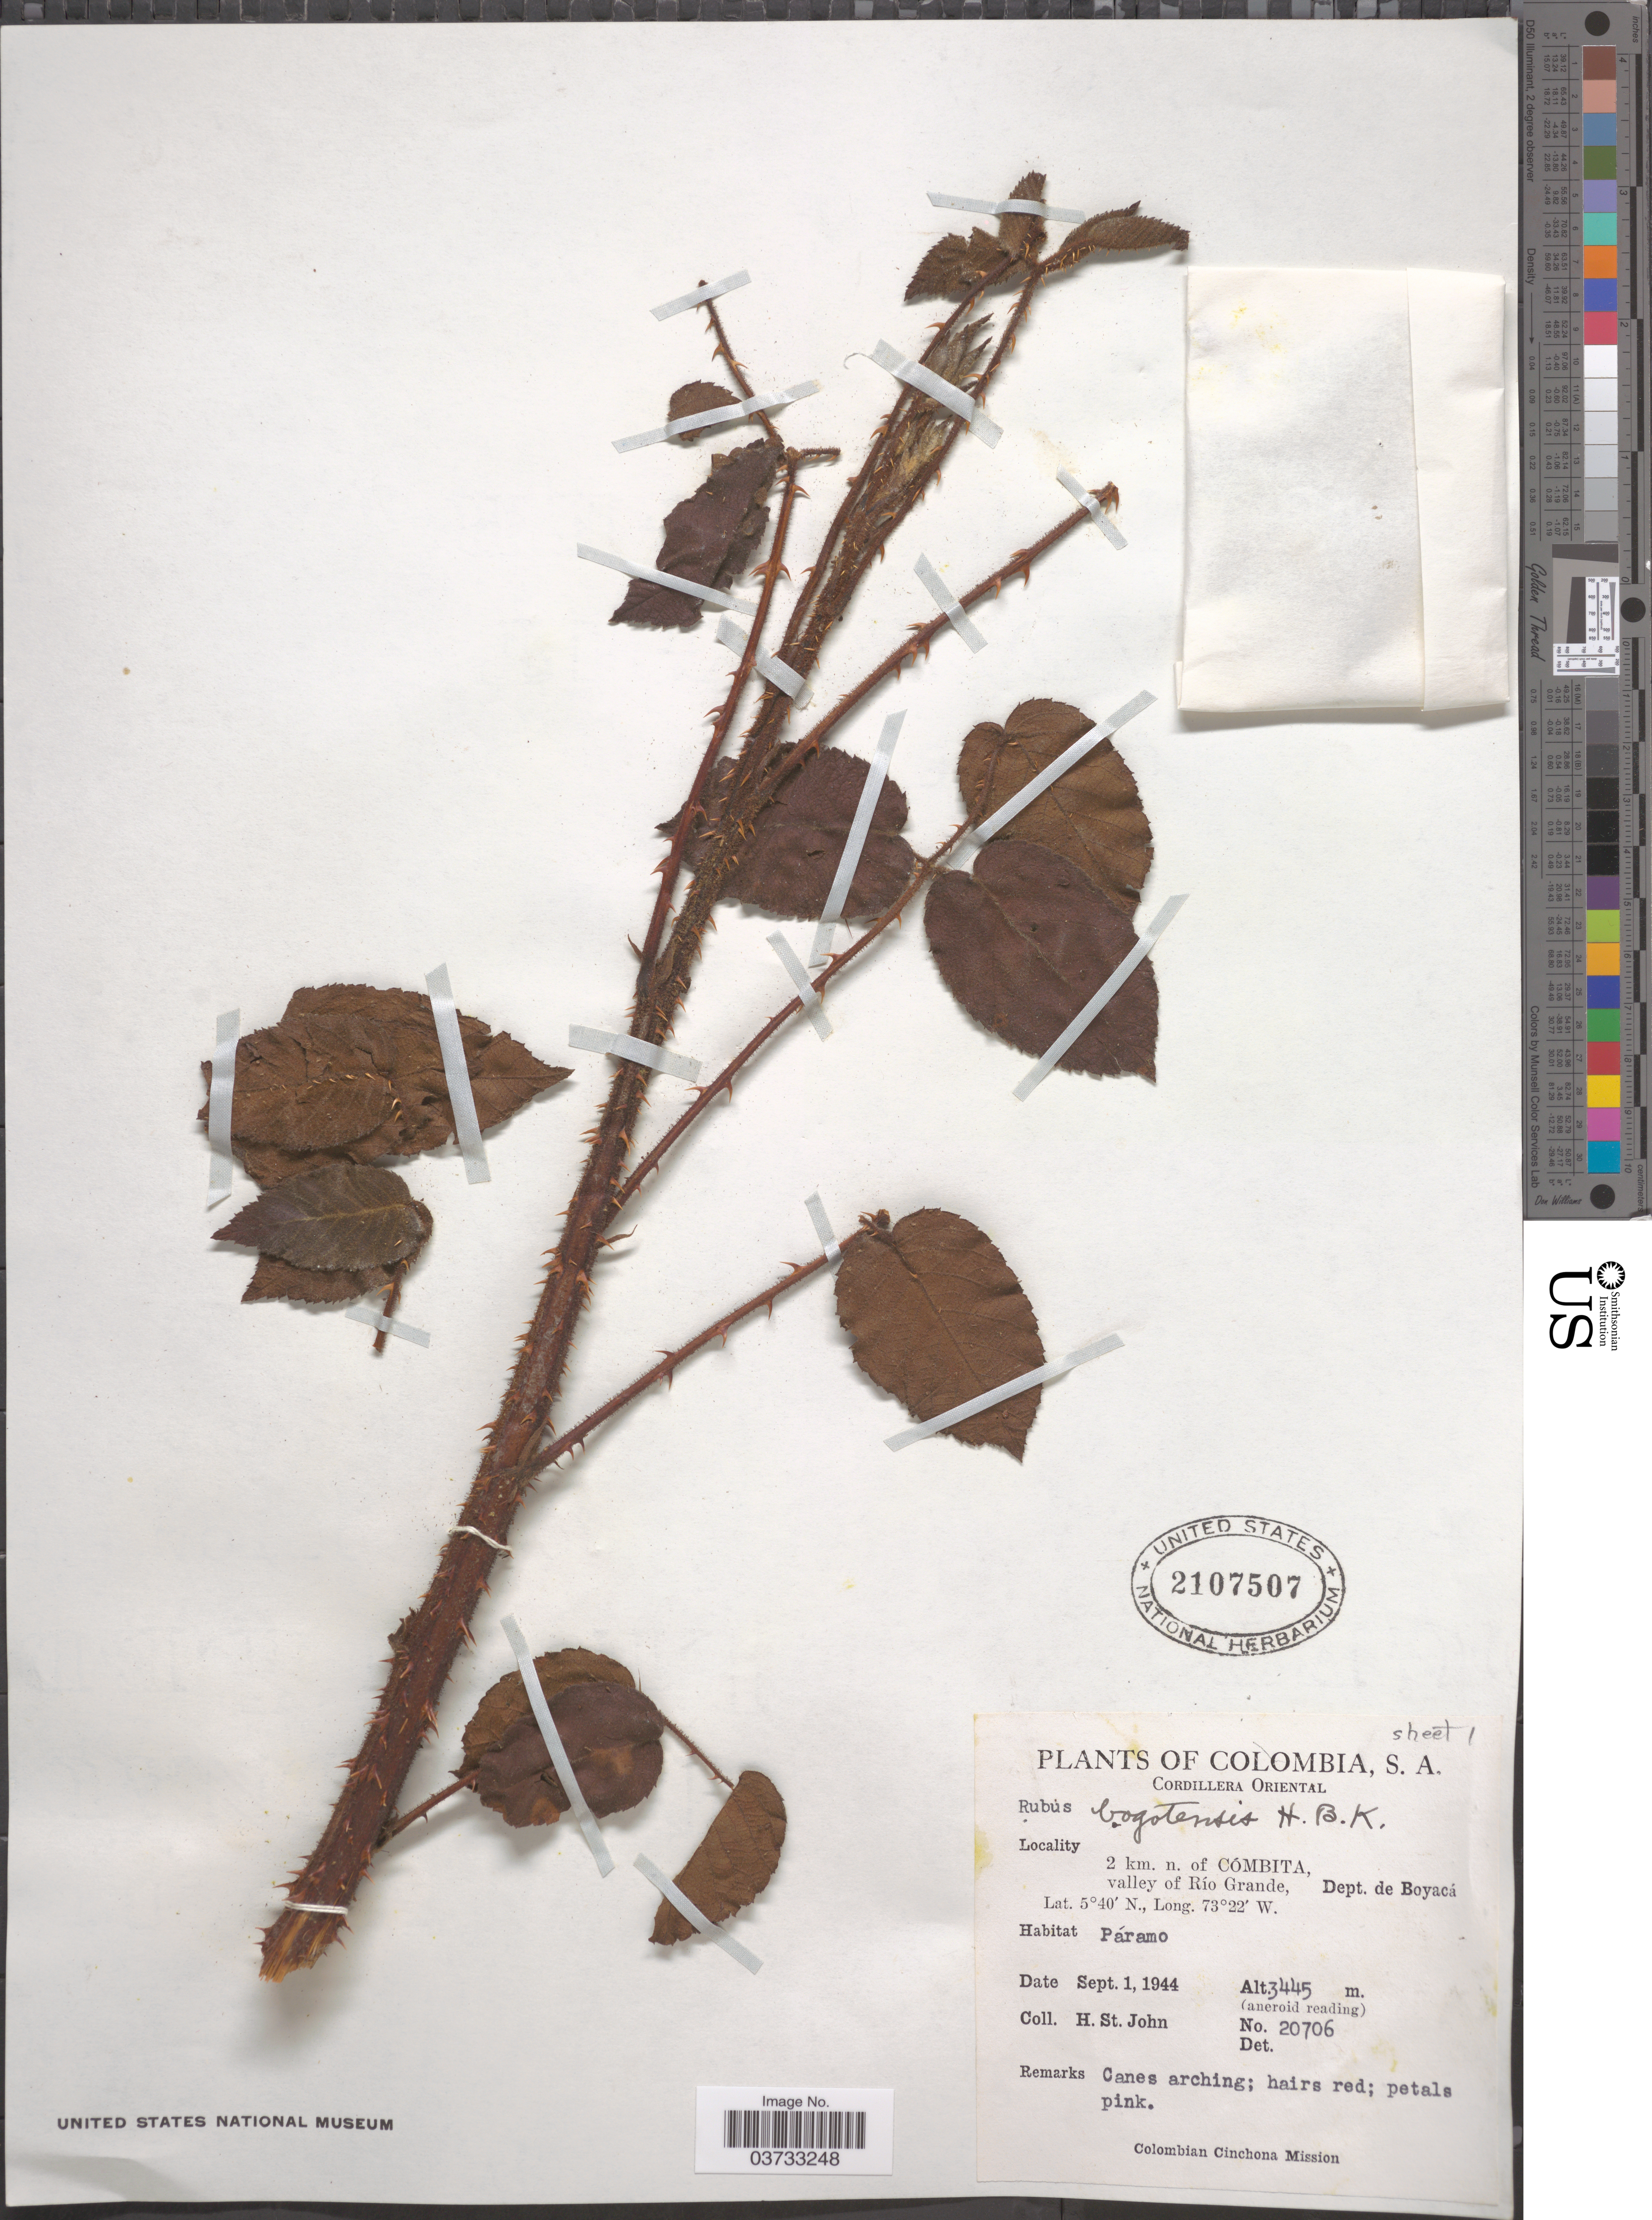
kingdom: Plantae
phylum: Tracheophyta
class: Magnoliopsida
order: Rosales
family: Rosaceae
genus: Rubus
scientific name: Rubus bogotensis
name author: Kunth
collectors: H. St. John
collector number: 20706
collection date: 1944-09-01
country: Colombia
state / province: Boyacá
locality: Cordillera Oriental. 2 km. n. of Cómbita, valley of Río Grande, Dept. de Boyacá.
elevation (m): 3445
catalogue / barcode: US 2107507